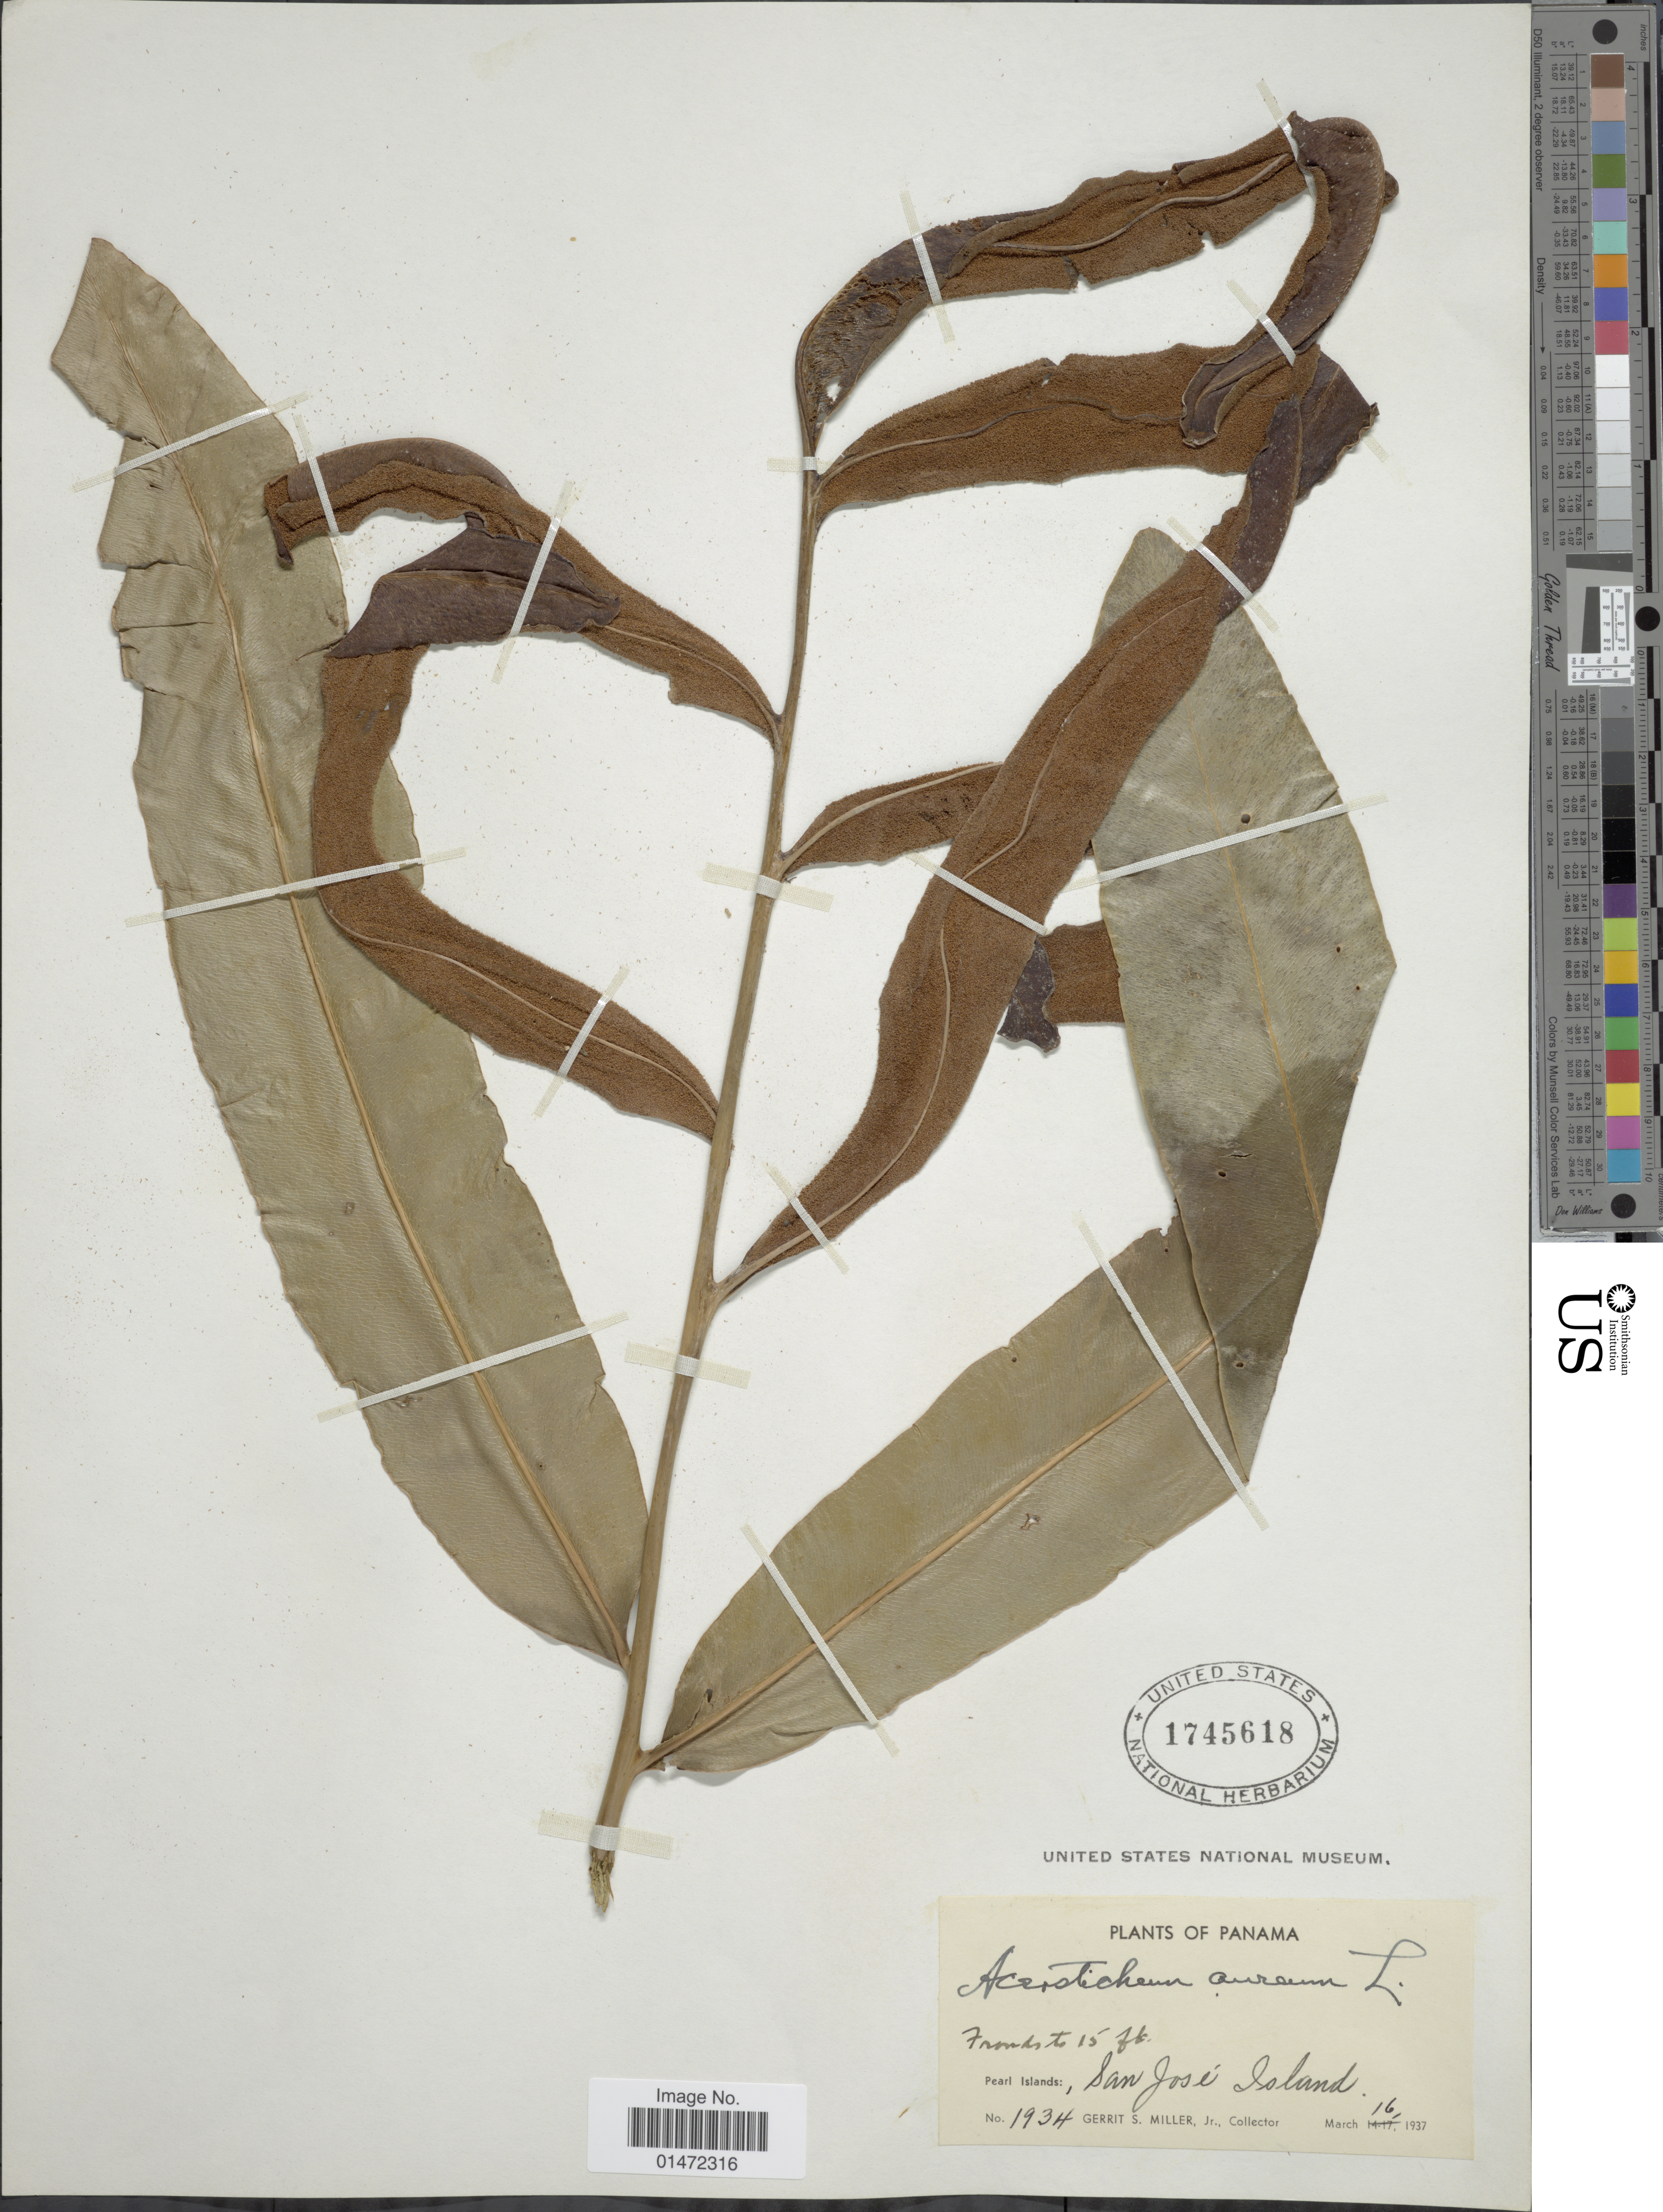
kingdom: Plantae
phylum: Tracheophyta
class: Polypodiopsida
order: Polypodiales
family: Pteridaceae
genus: Acrostichum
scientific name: Acrostichum aureum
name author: L.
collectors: G. S. Miller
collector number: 1934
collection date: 1937-03-16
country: Panama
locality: Pearl Islands: San José Island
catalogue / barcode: US 1745618